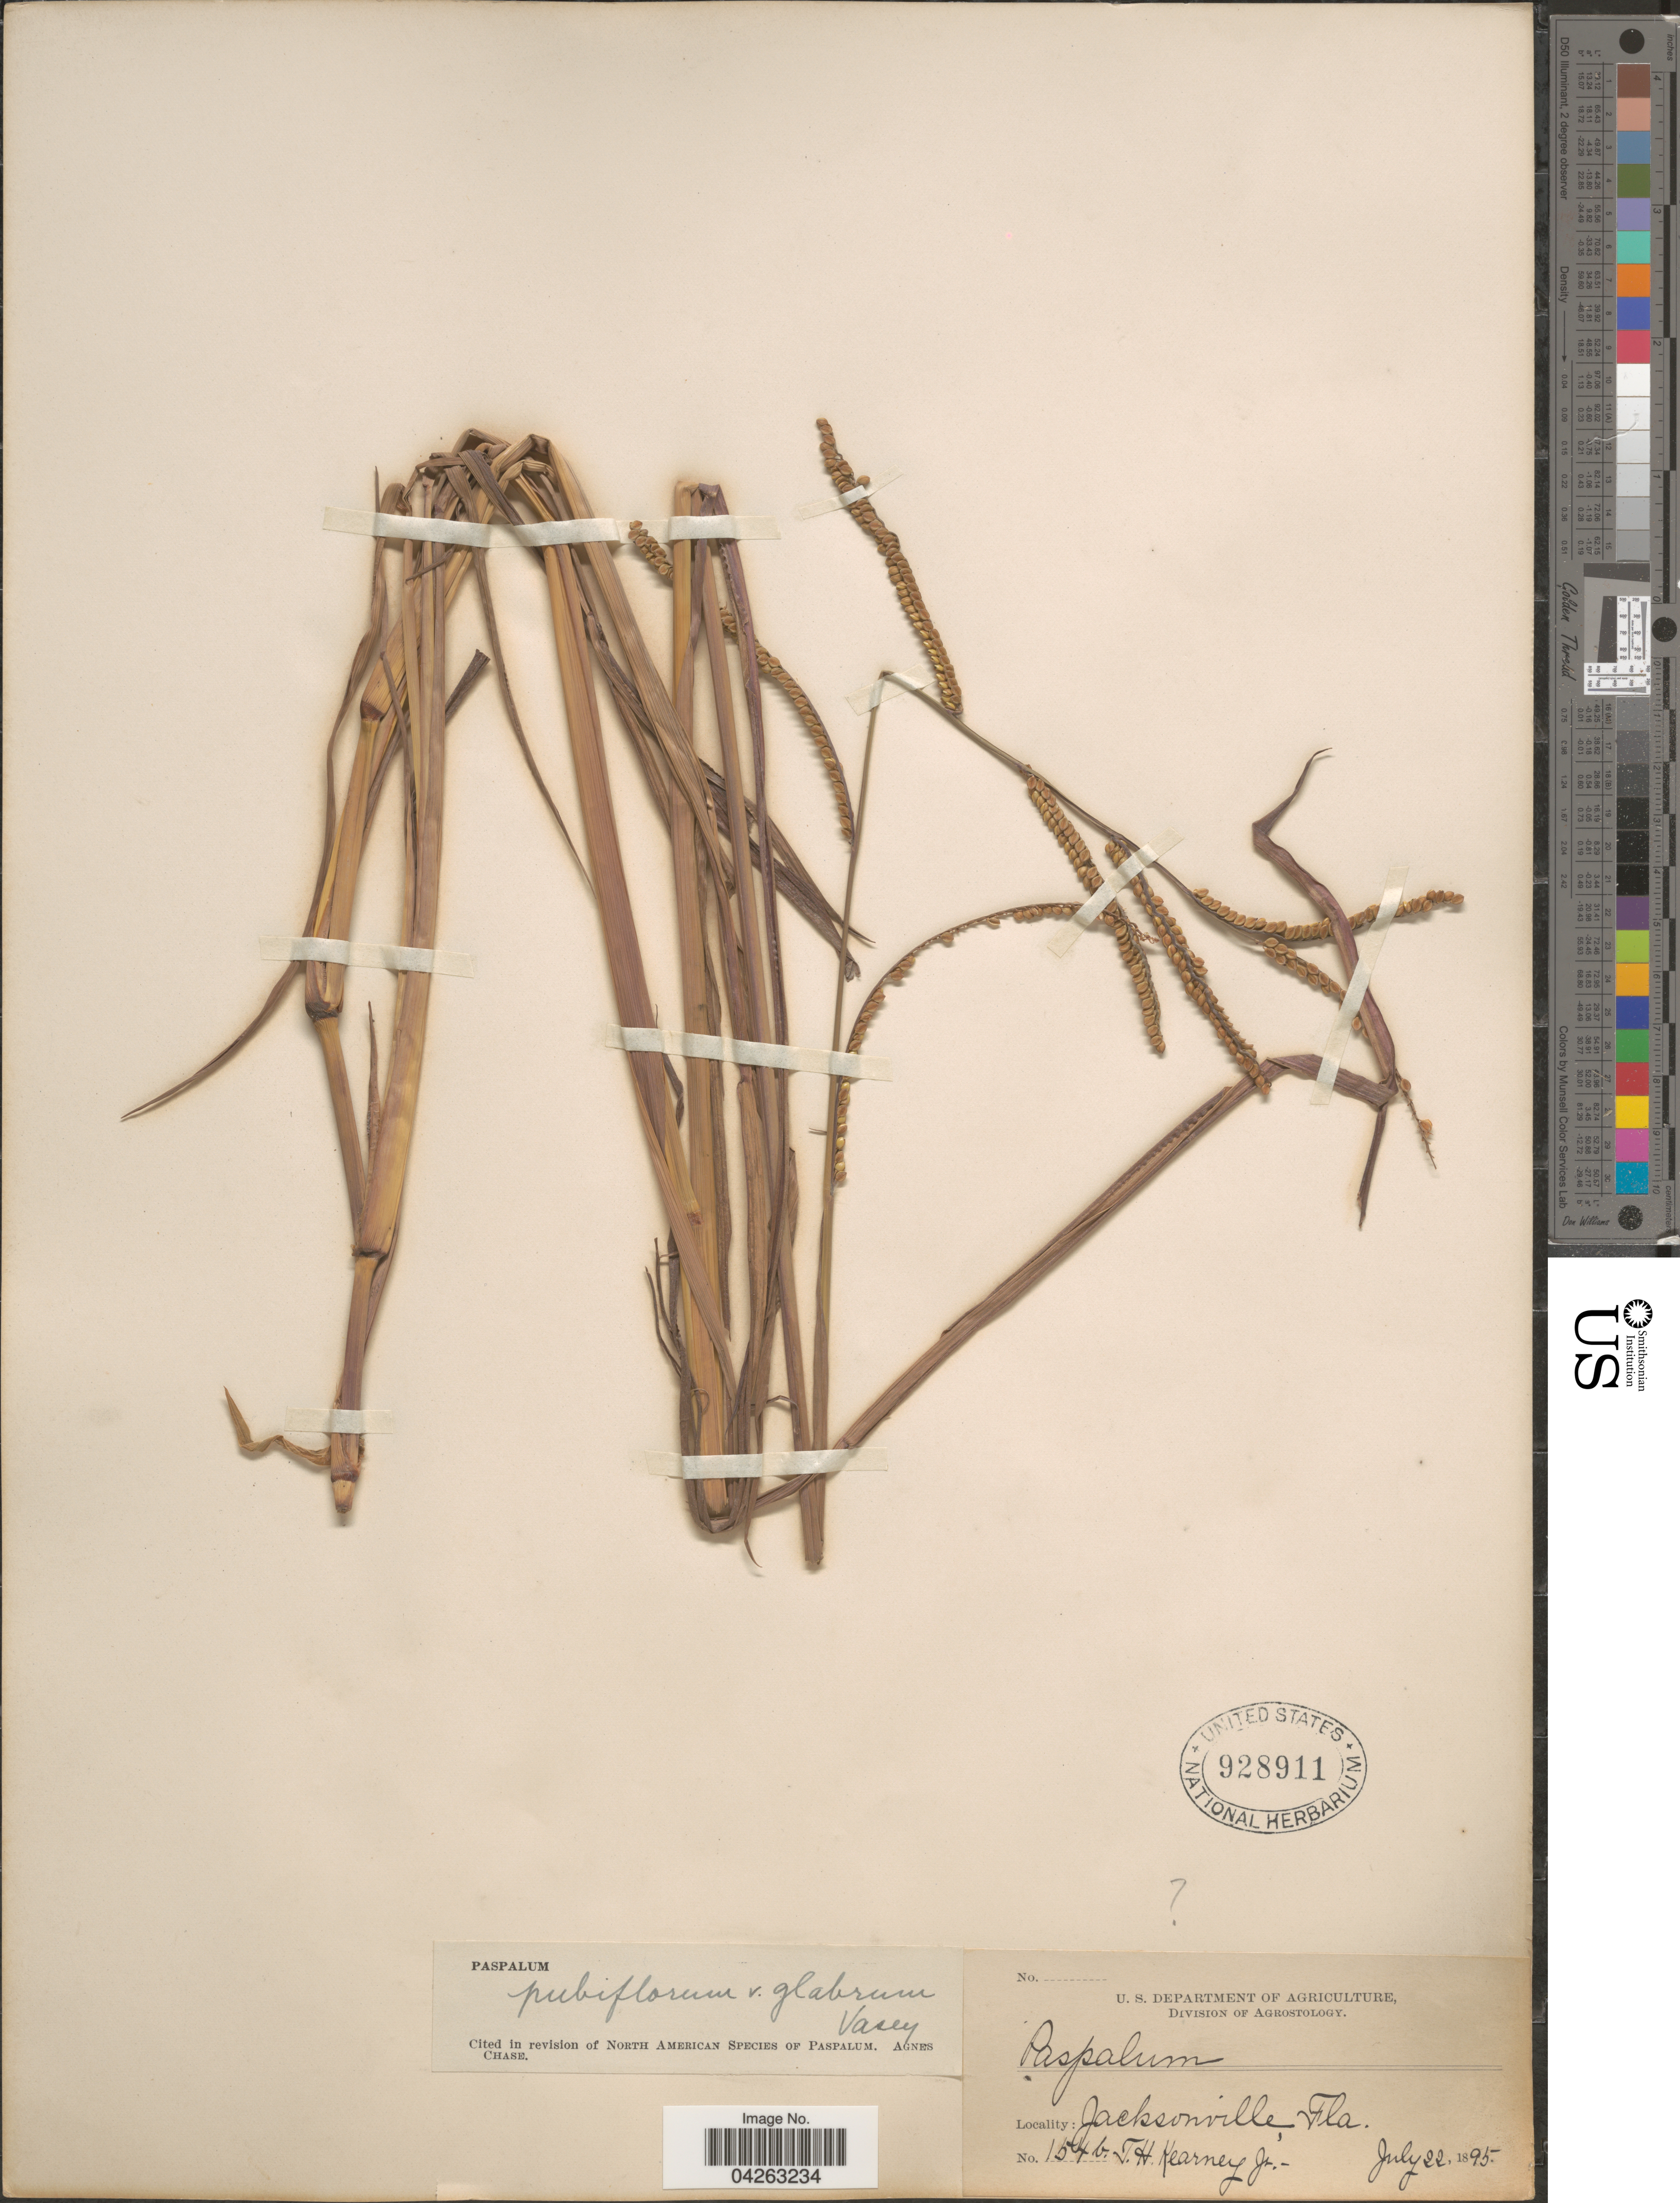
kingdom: Plantae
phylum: Tracheophyta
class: Liliopsida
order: Poales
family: Poaceae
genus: Paspalum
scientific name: Paspalum pubiflorum var. glabrum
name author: Vasey ex Scribn.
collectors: T. H. Kearney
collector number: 154b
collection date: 1895-07-22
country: United States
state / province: Florida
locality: Jacksonville.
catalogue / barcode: US 928911